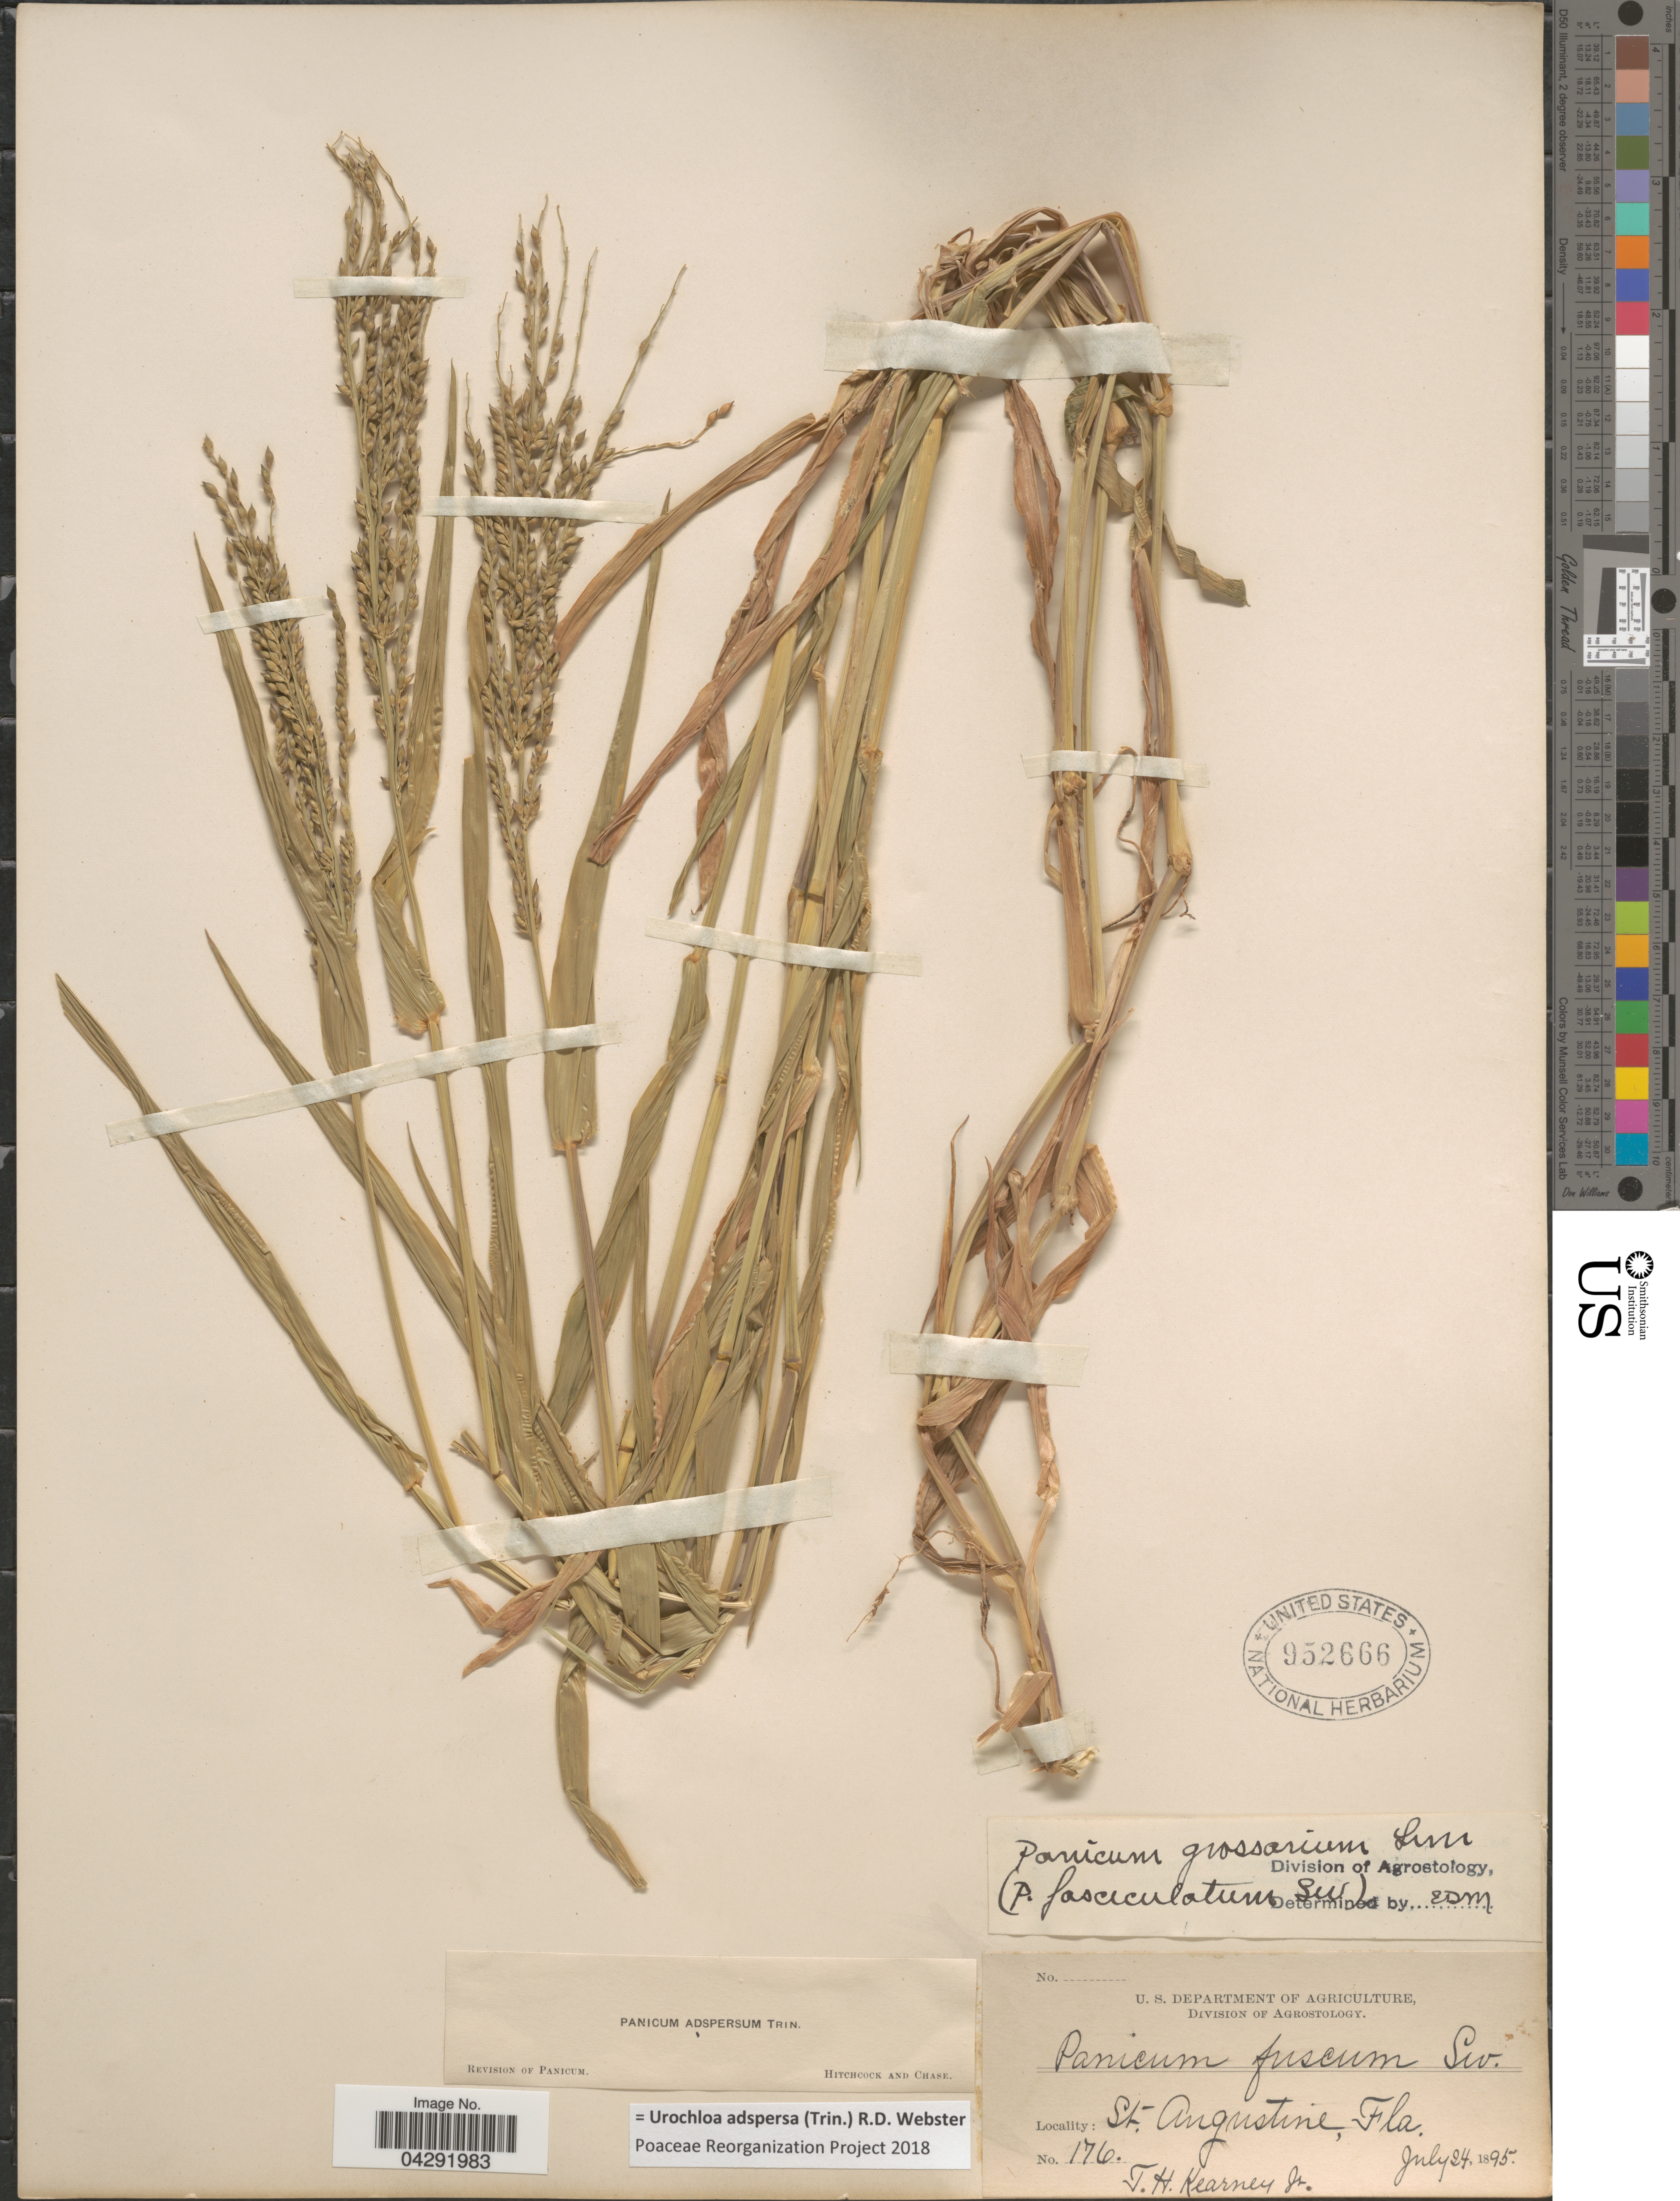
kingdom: Plantae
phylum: Tracheophyta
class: Liliopsida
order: Poales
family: Poaceae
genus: Urochloa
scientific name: Urochloa adspersa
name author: (Trin.) R.D. Webster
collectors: T. H. Kearney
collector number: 176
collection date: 1895-07-24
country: United States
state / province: Florida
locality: St. Augustine.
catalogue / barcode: US 952666